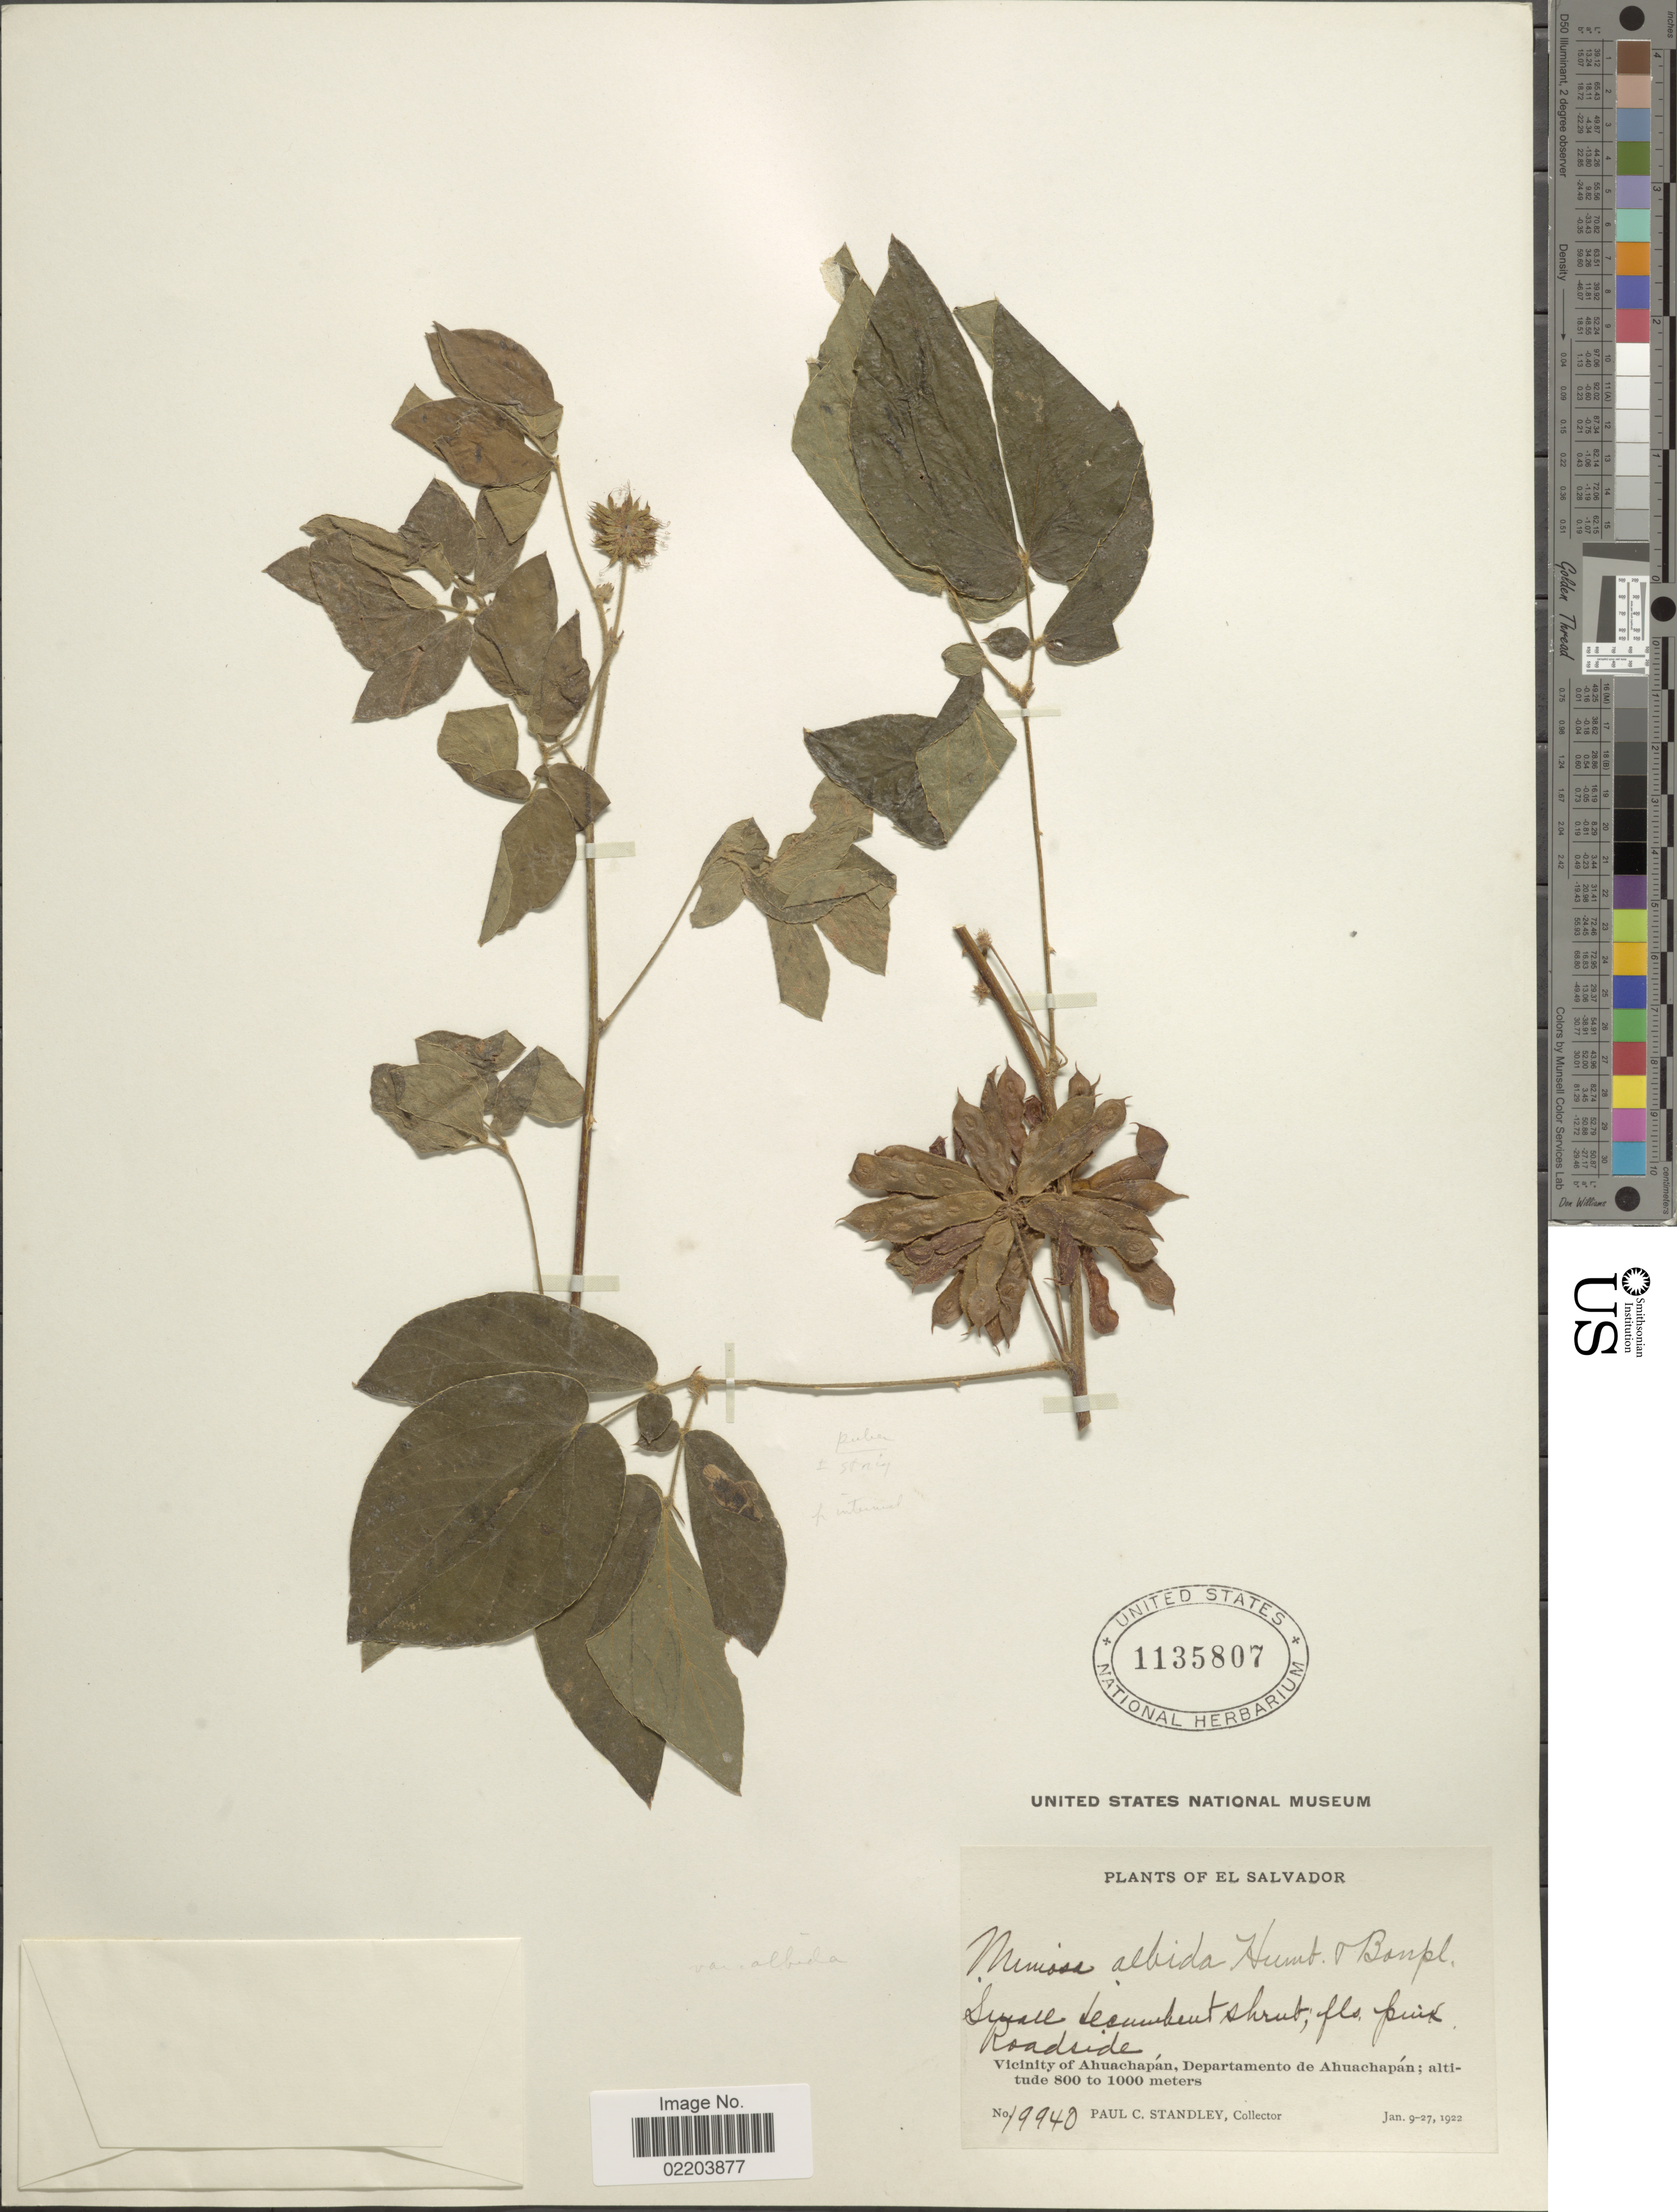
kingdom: Plantae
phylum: Tracheophyta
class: Magnoliopsida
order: Fabales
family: Fabaceae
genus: Mimosa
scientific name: Mimosa albida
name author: Humb. & Bonpl. ex Willd.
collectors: P. C. Standley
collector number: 19940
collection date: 1922-01-09/1922-01-27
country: El Salvador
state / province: Ahuachapan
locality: Roadside, Vicinity of Ahuachpán, Deaprtment de Ahuachapán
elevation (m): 800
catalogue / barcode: US 1135807